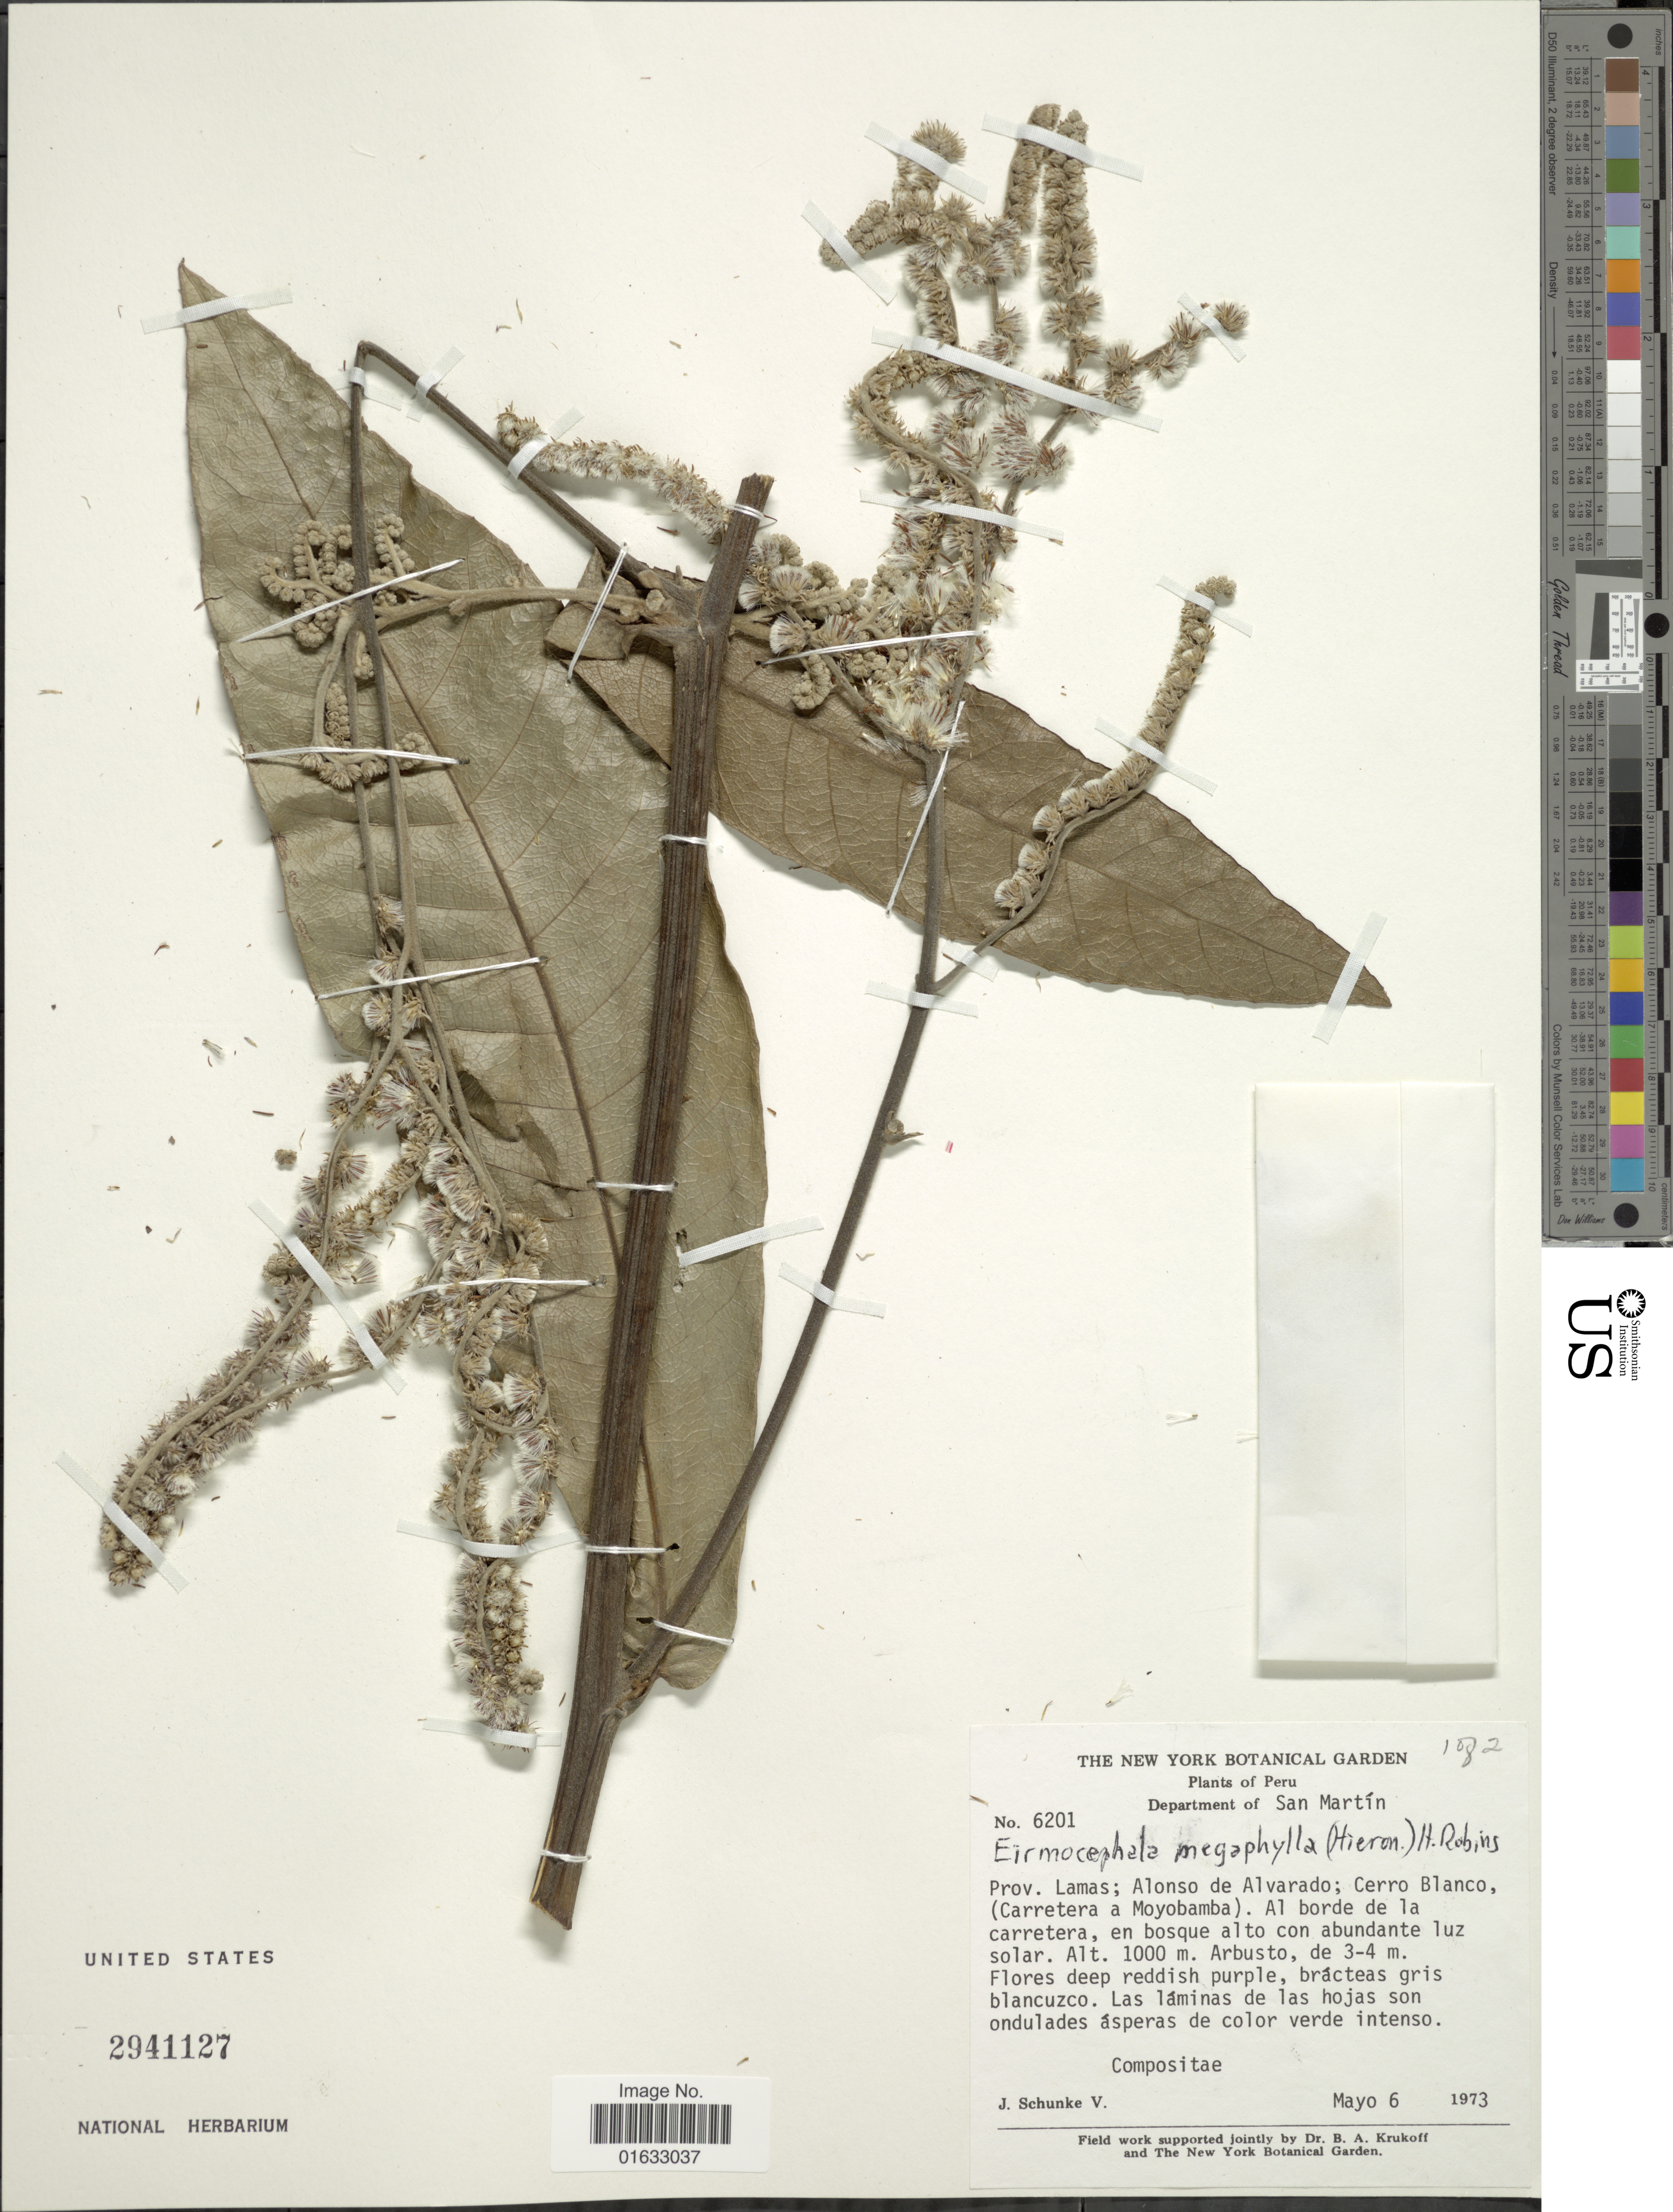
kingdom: Plantae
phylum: Tracheophyta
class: Magnoliopsida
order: Asterales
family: Asteraceae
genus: Eirmocephala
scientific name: Eirmocephala megaphylla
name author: (Hieron.) H. Rob.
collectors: J. Schunke Vigo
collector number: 6201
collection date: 1973-05-06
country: Peru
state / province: San Martín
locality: Peru, Department of San Martín, Prov. Lamas; Alonso de Alvarado; Cerro Blanco, (Carretera a Moyobamba).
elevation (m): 1000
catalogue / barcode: US 2941127